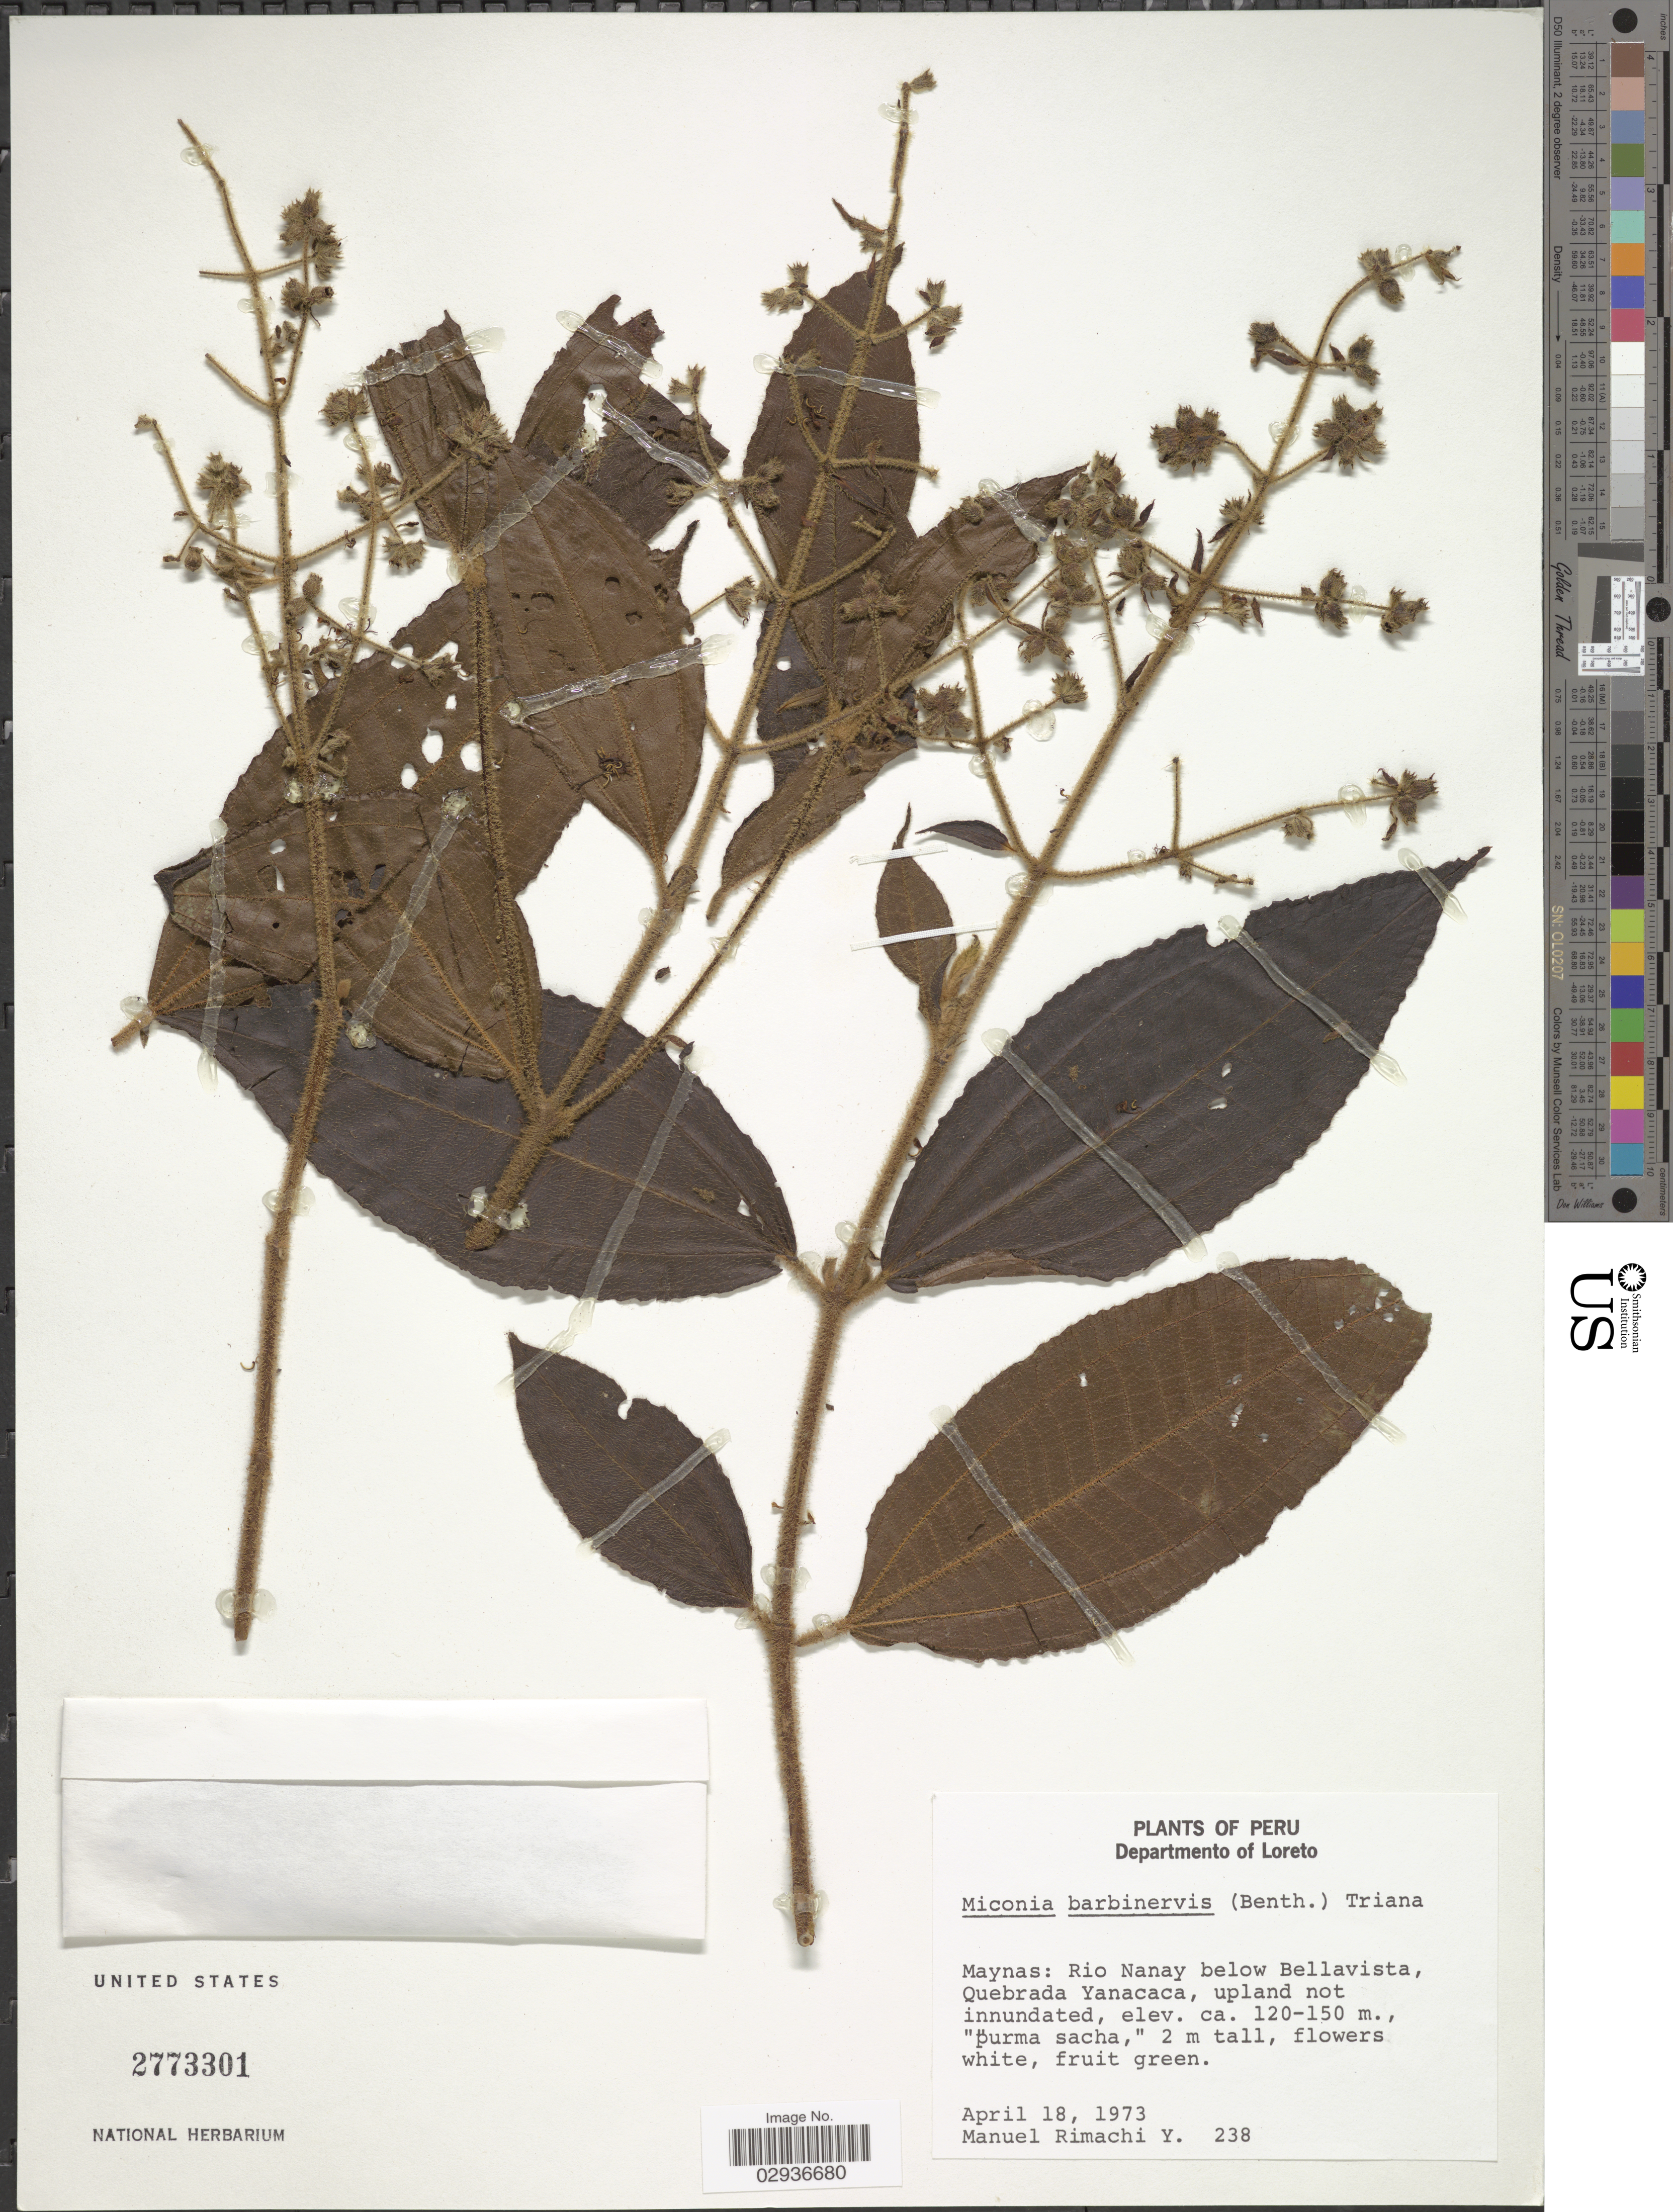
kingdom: Plantae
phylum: Tracheophyta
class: Magnoliopsida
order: Myrtales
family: Melastomataceae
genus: Miconia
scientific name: Miconia barbinervis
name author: (Benth.) Triana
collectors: M. Rimachi Y.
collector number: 238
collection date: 1973-04-18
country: Peru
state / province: Loreto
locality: Departmento of Loreto, Maynas: Rio Nanay below Bellavista, Quebrada Yanacaca.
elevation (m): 120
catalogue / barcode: US 2773301